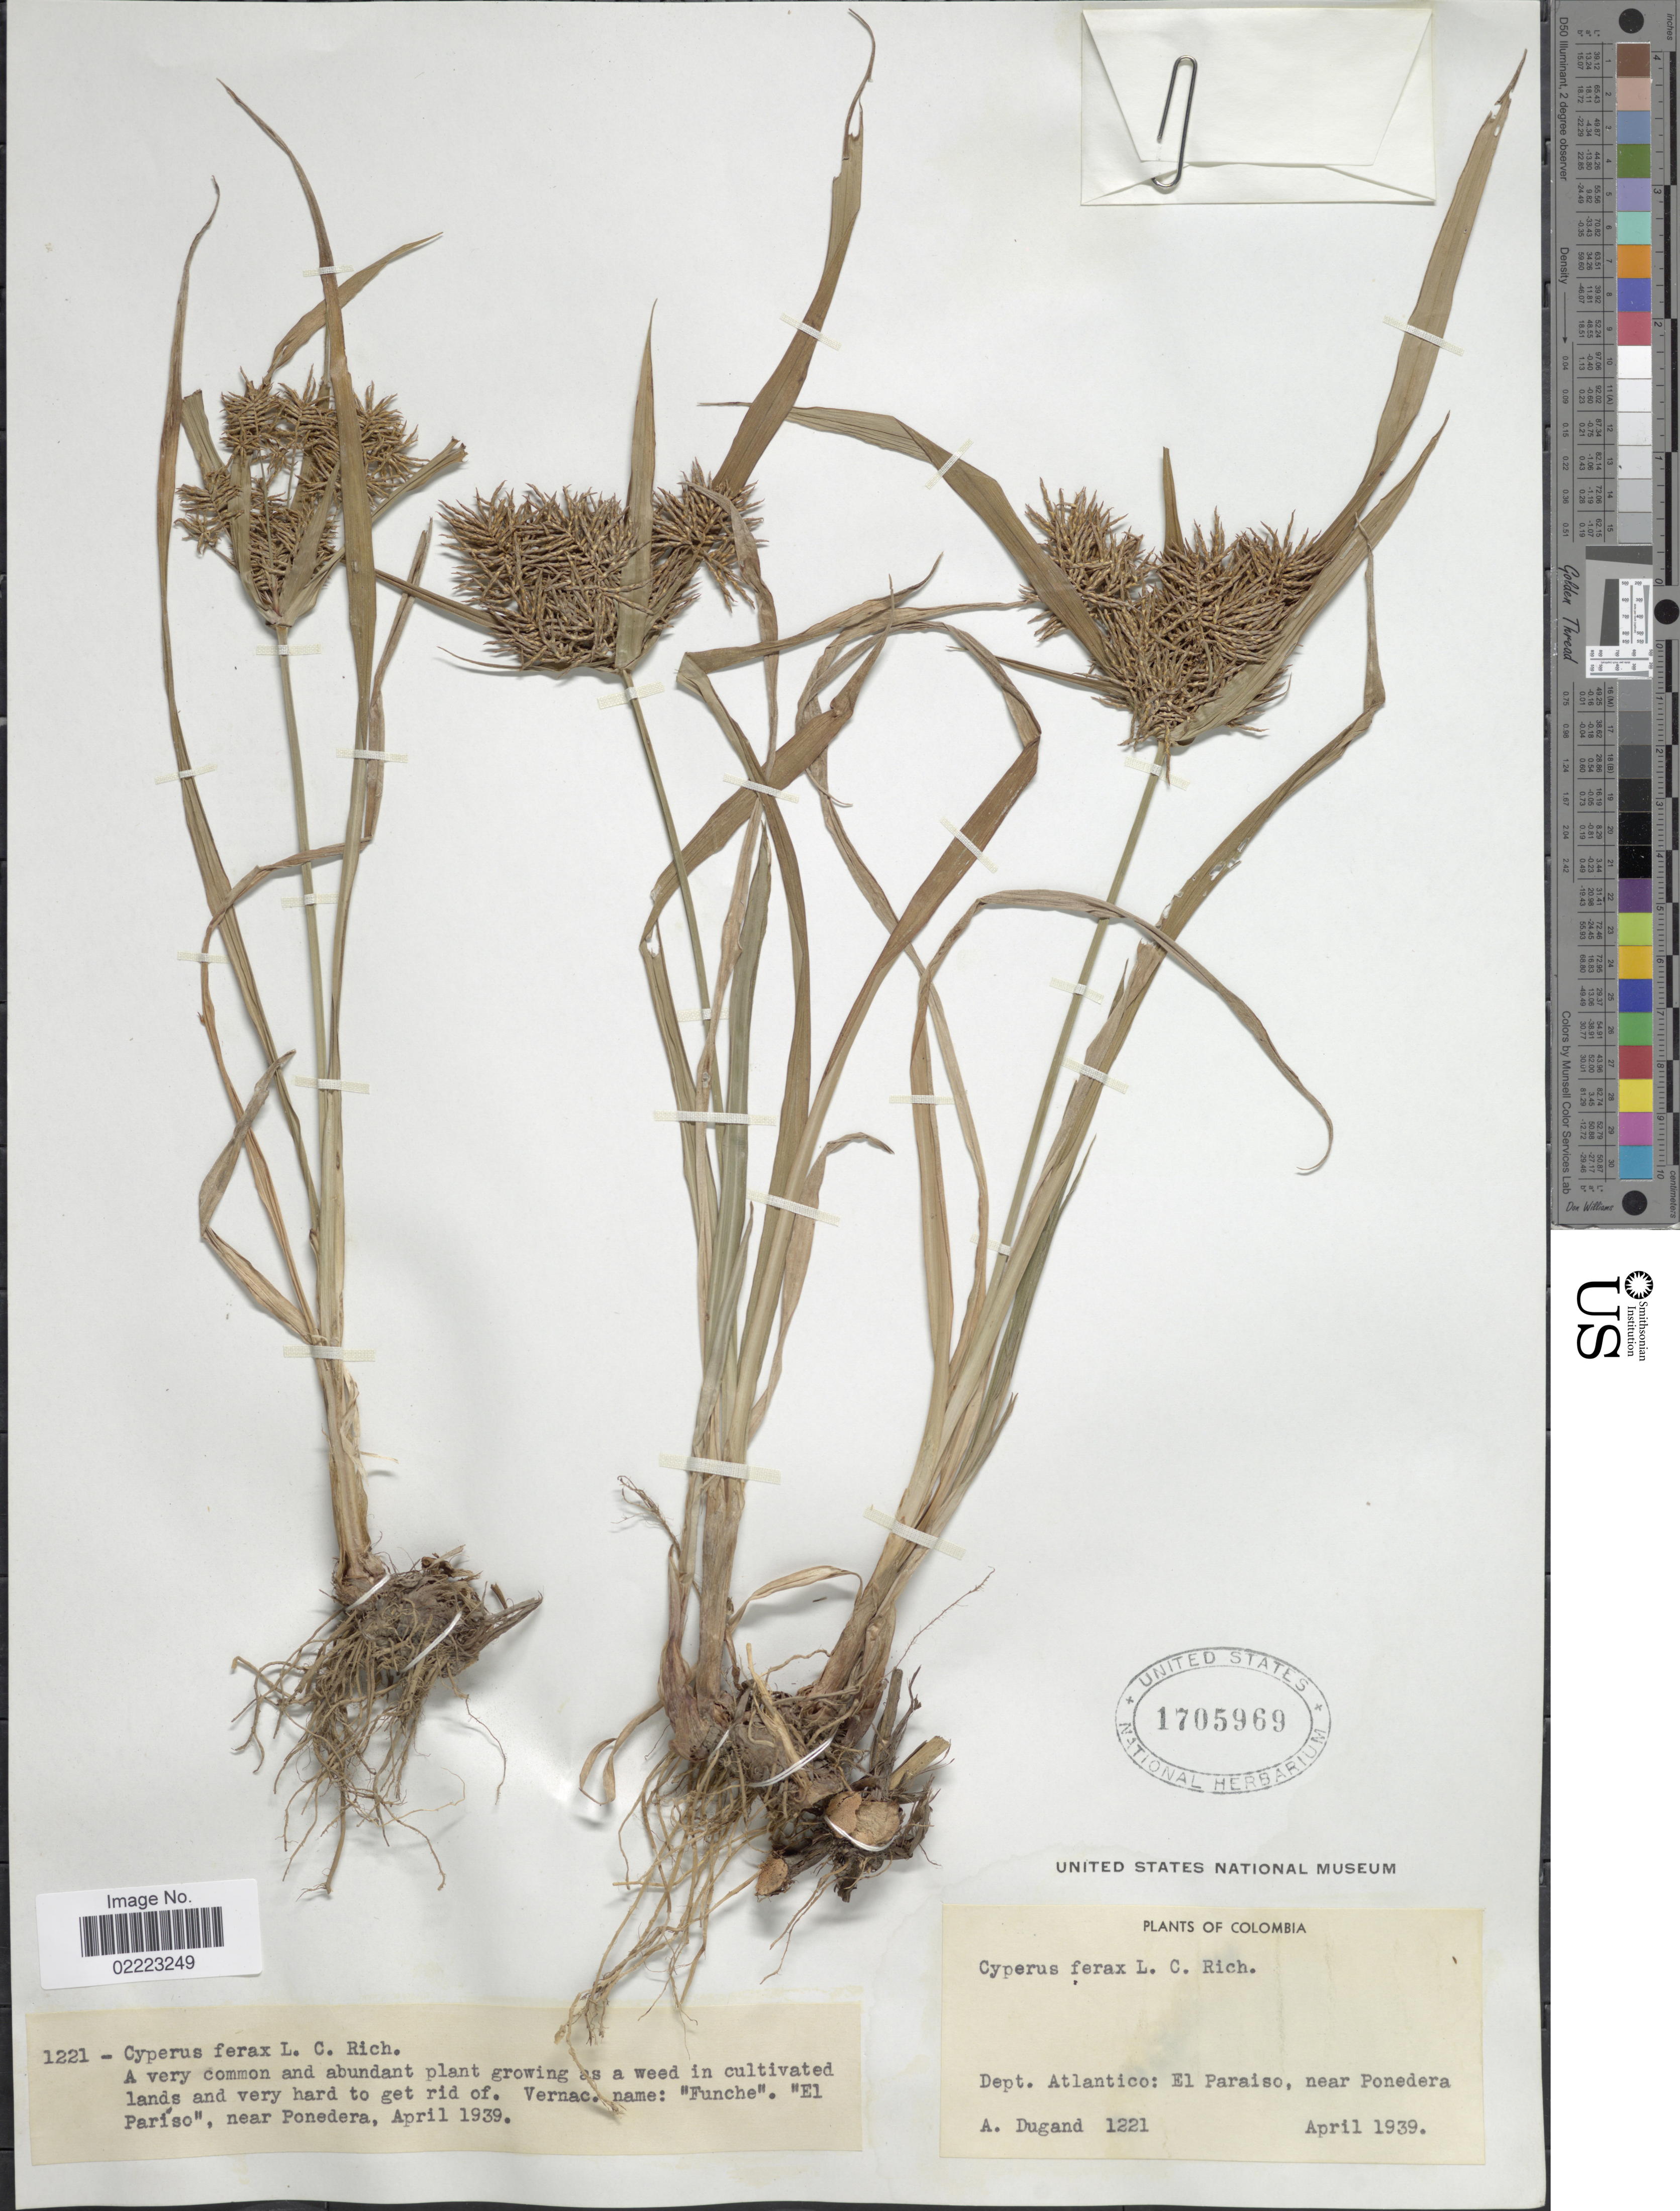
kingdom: Plantae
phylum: Tracheophyta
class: Liliopsida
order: Poales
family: Cyperaceae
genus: Cyperus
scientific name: Cyperus odoratus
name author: L.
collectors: A. Dugand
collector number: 1221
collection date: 1939-04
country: Colombia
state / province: Atlántico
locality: Dept. Atlantico: El Paraiso, near Ponedera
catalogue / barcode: US 1705969